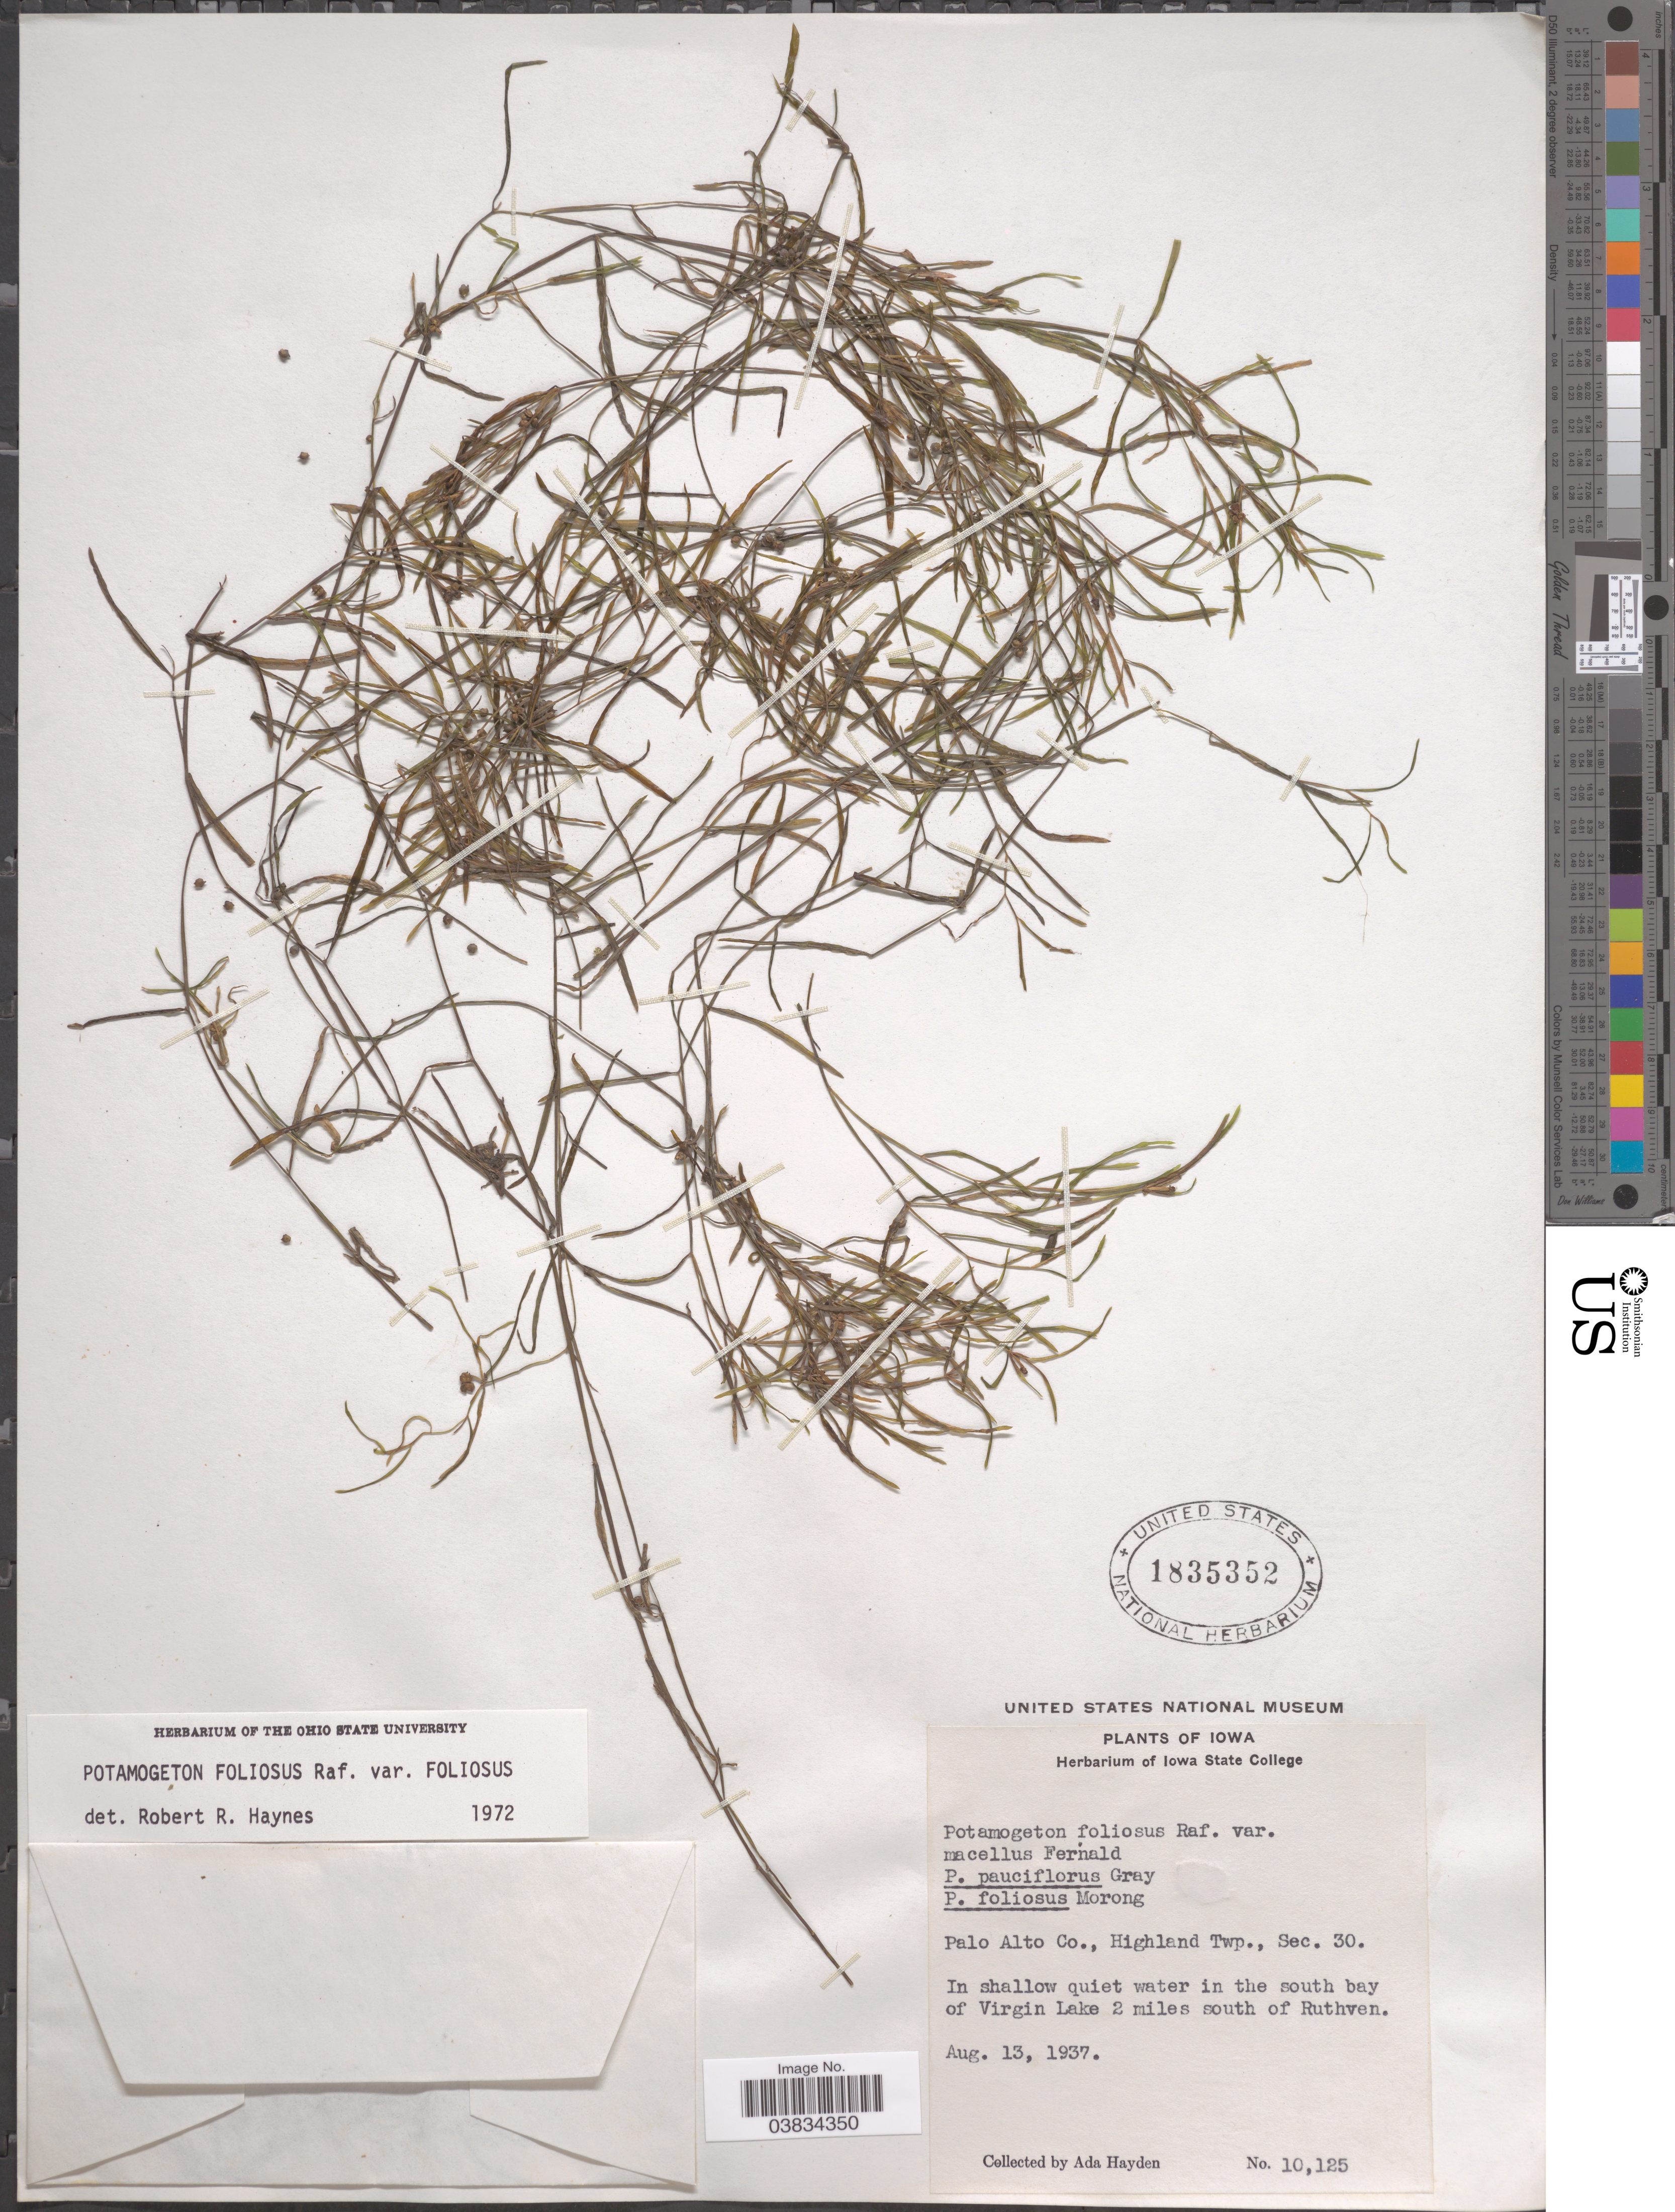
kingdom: Plantae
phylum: Tracheophyta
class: Liliopsida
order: Alismatales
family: Potamogetonaceae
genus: Potamogeton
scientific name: Potamogeton foliosus var. foliosus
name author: Raf.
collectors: Ada Hayden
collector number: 10125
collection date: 1937-08-13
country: United States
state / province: Iowa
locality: Palo Alto Co., Highland Twp., Sec. 30. In shallow quiet water in the south bay of Virgin Lake 2 miles south of Ruthven.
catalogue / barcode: US 1835352